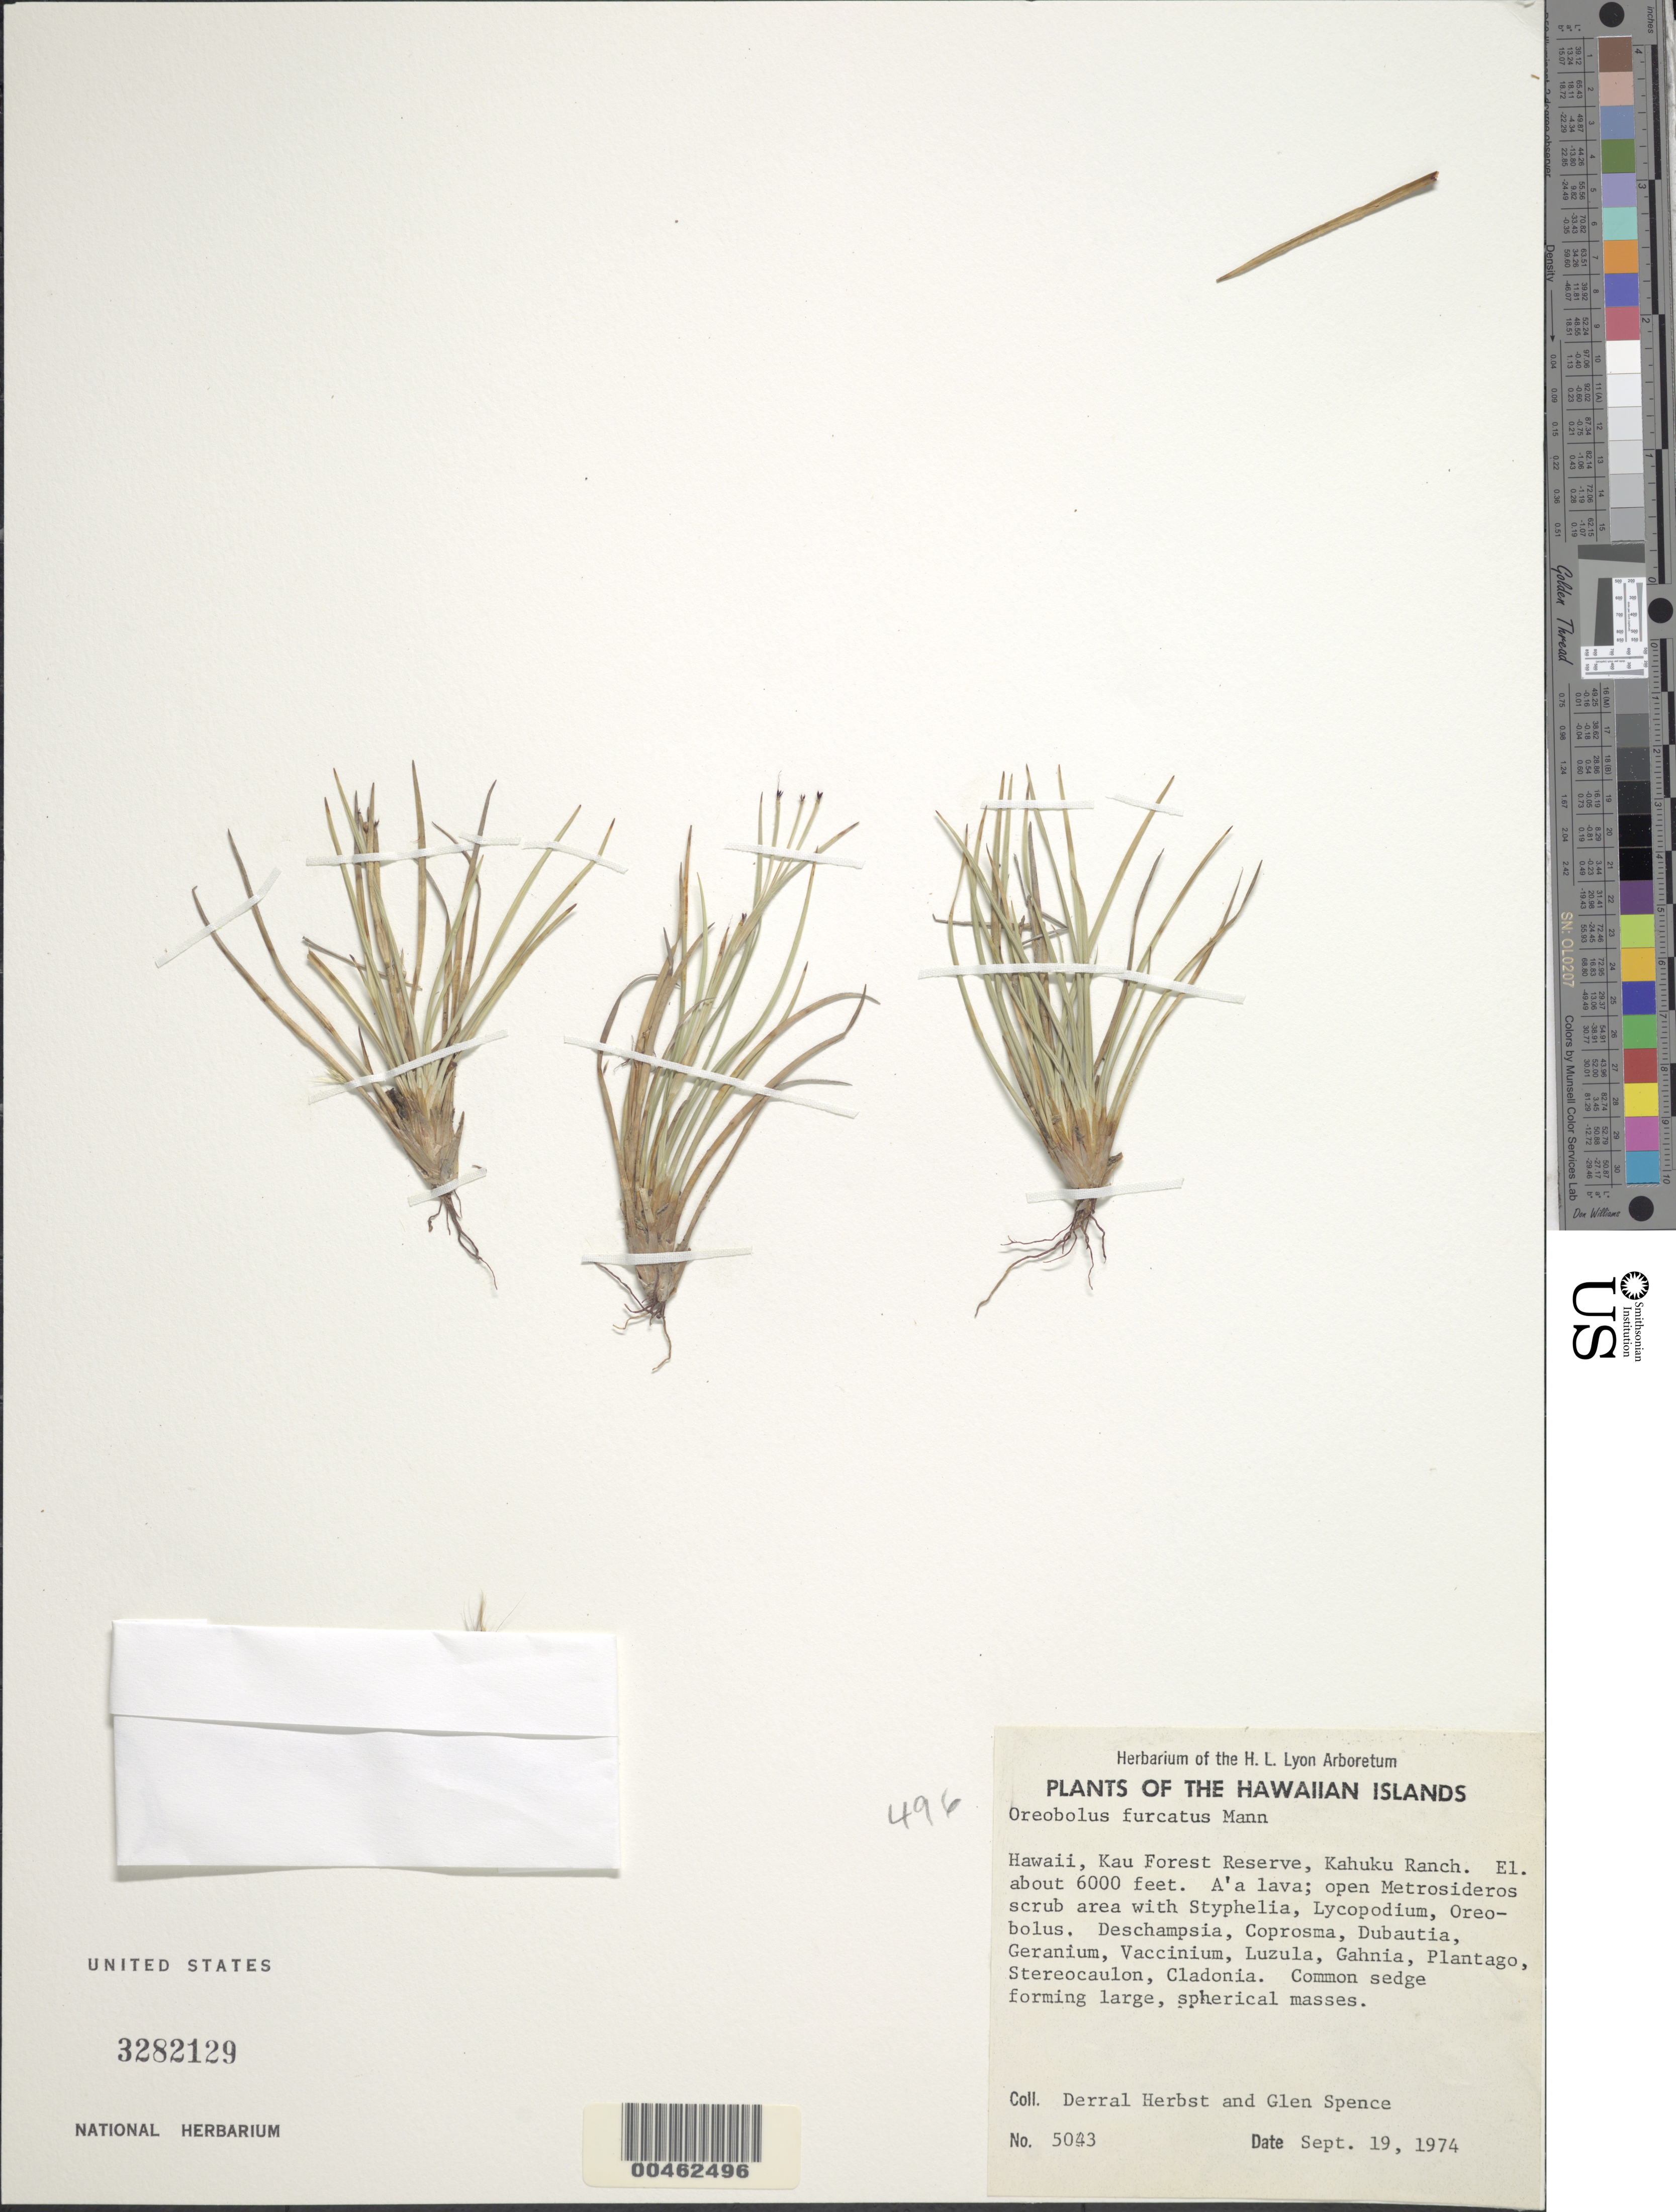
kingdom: Plantae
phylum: Tracheophyta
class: Liliopsida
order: Poales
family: Cyperaceae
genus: Oreobolus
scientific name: Oreobolus furcatus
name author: H. Mann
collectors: D. R. Herbst & G. Spence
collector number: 5043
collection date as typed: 19 Sep 1974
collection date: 1974-09-19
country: United States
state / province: Hawaii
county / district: Hawaii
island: Hawaii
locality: Kau Forest Reserve, Kahuku Ranch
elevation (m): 1829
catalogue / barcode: US 3282129